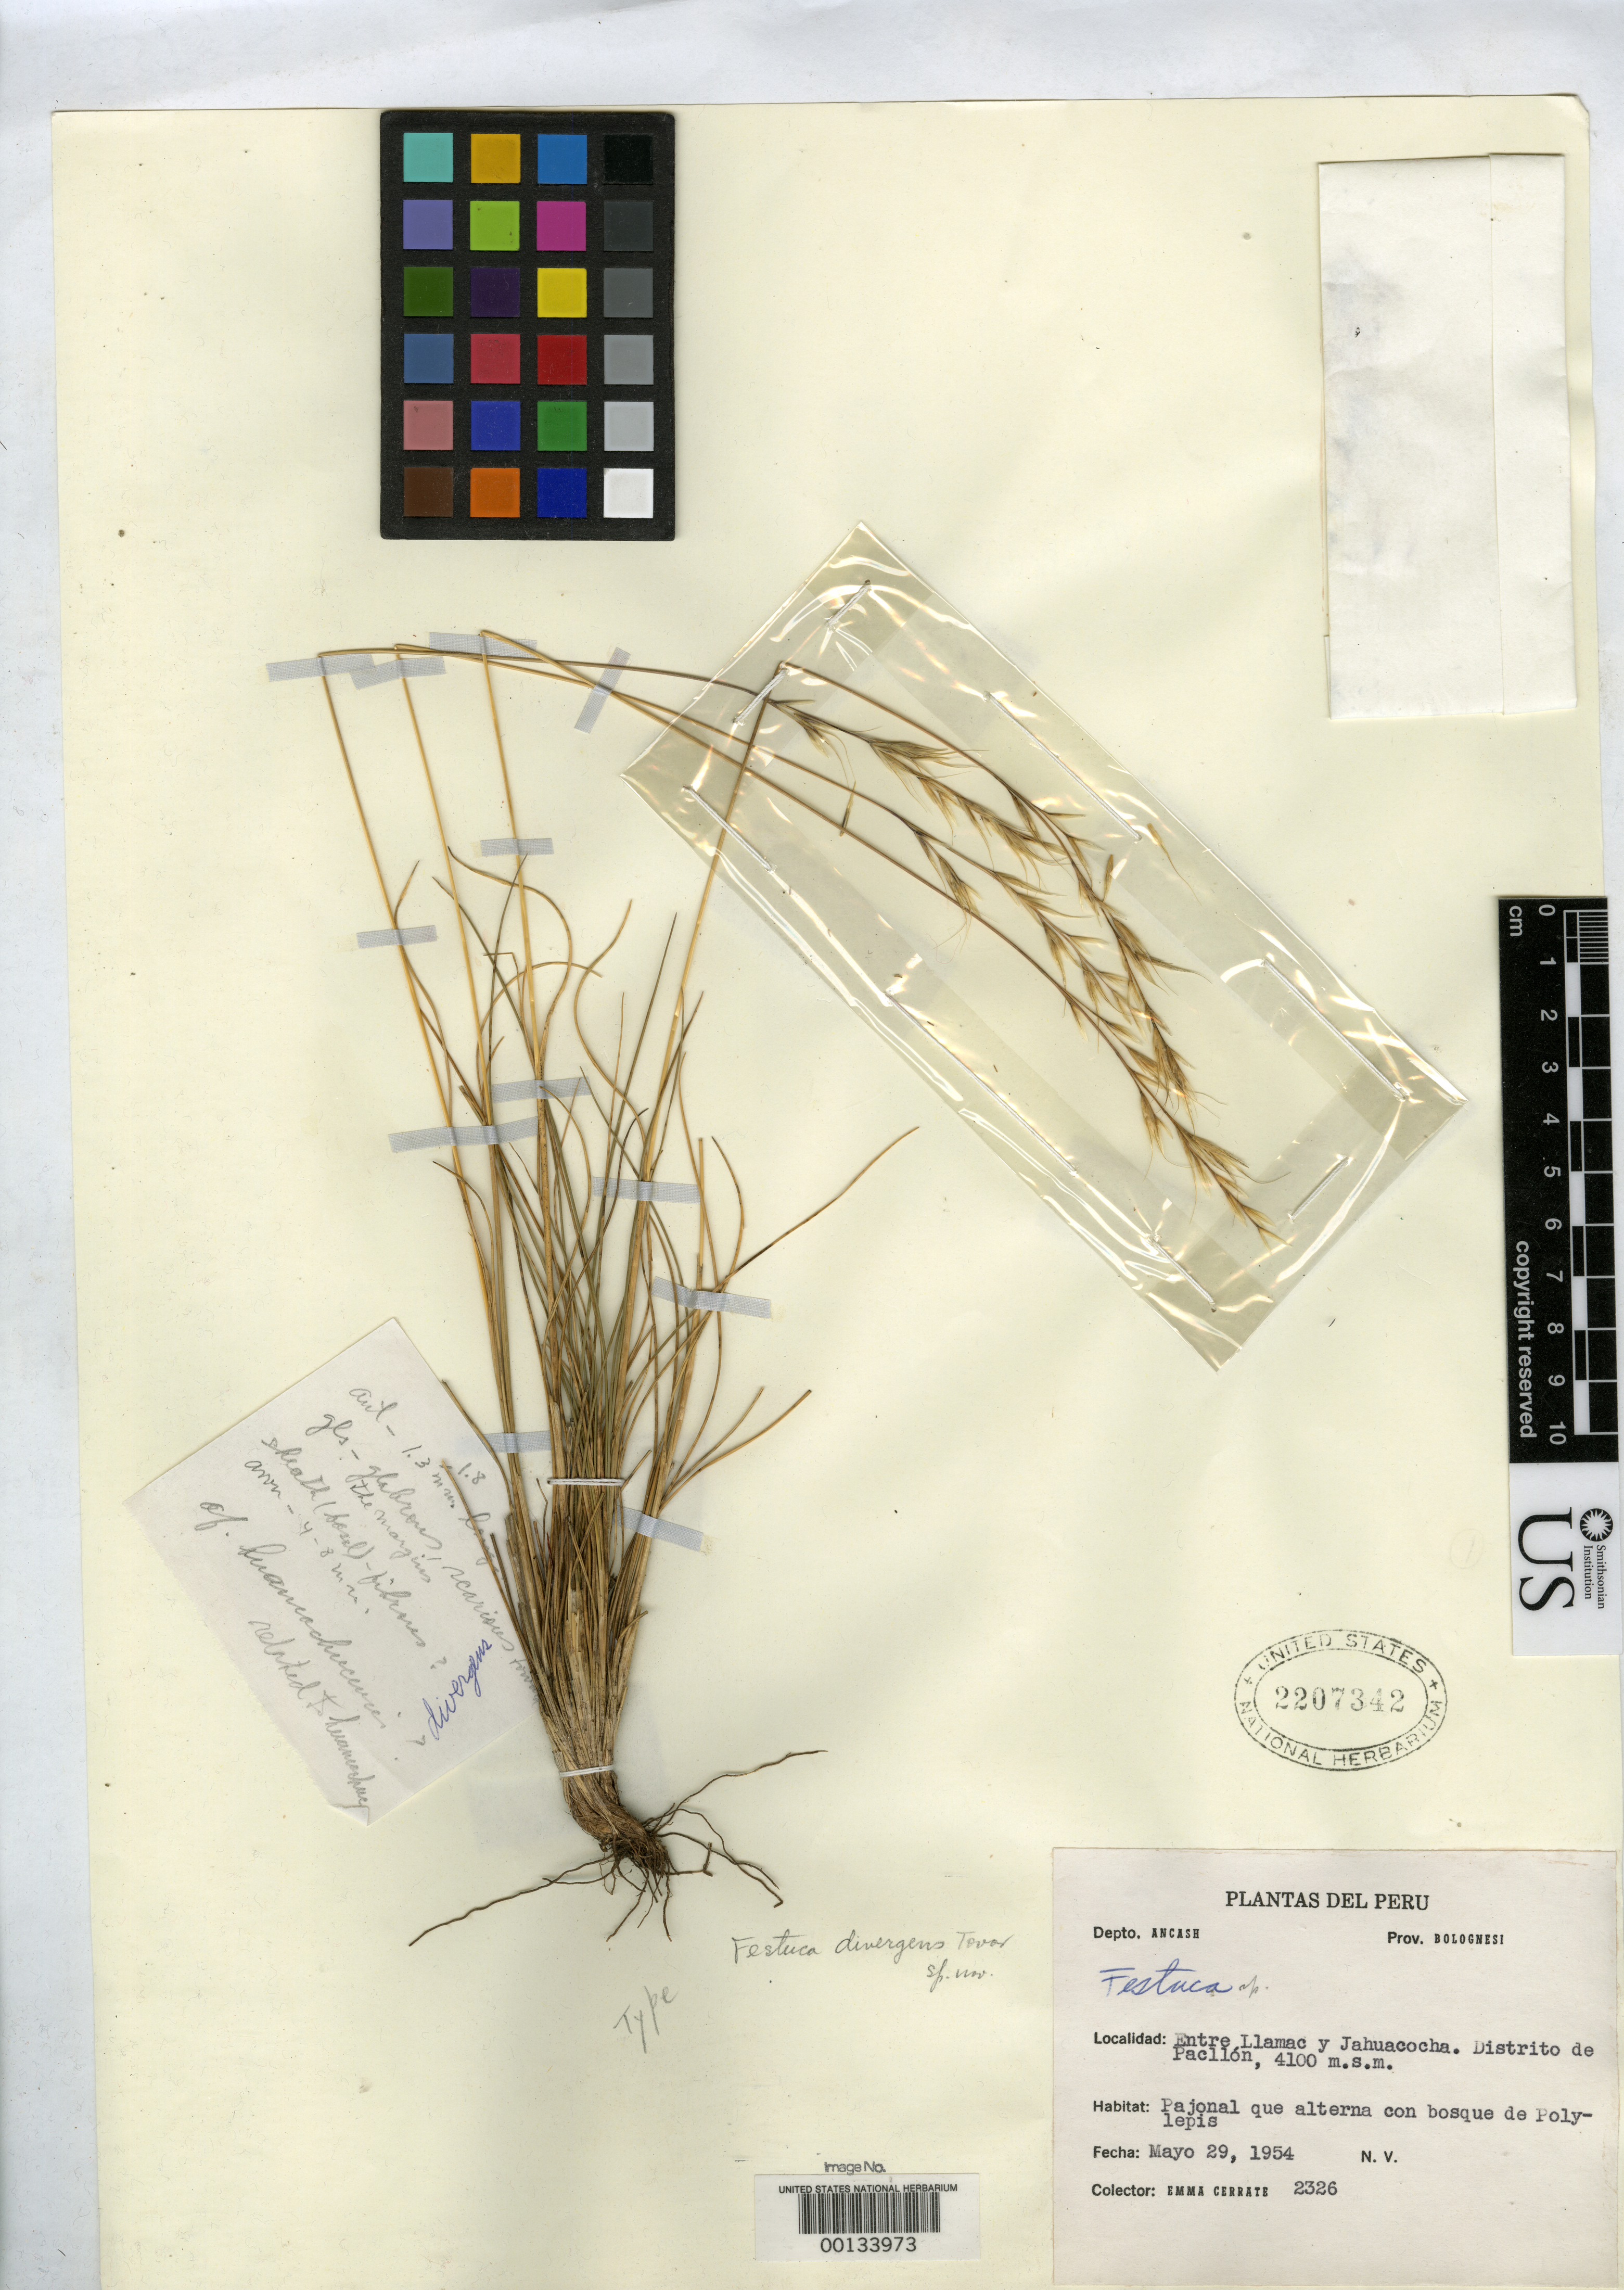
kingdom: Plantae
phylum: Tracheophyta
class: Liliopsida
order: Poales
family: Poaceae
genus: Festuca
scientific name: Festuca divergens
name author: Tovar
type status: Isotype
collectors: E. Cerrate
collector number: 2326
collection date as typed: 29 May 1954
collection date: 1954-05-29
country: Peru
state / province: Ancash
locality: Pacllón, between Llamac and Jahuacocha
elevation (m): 4100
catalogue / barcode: US 2207342